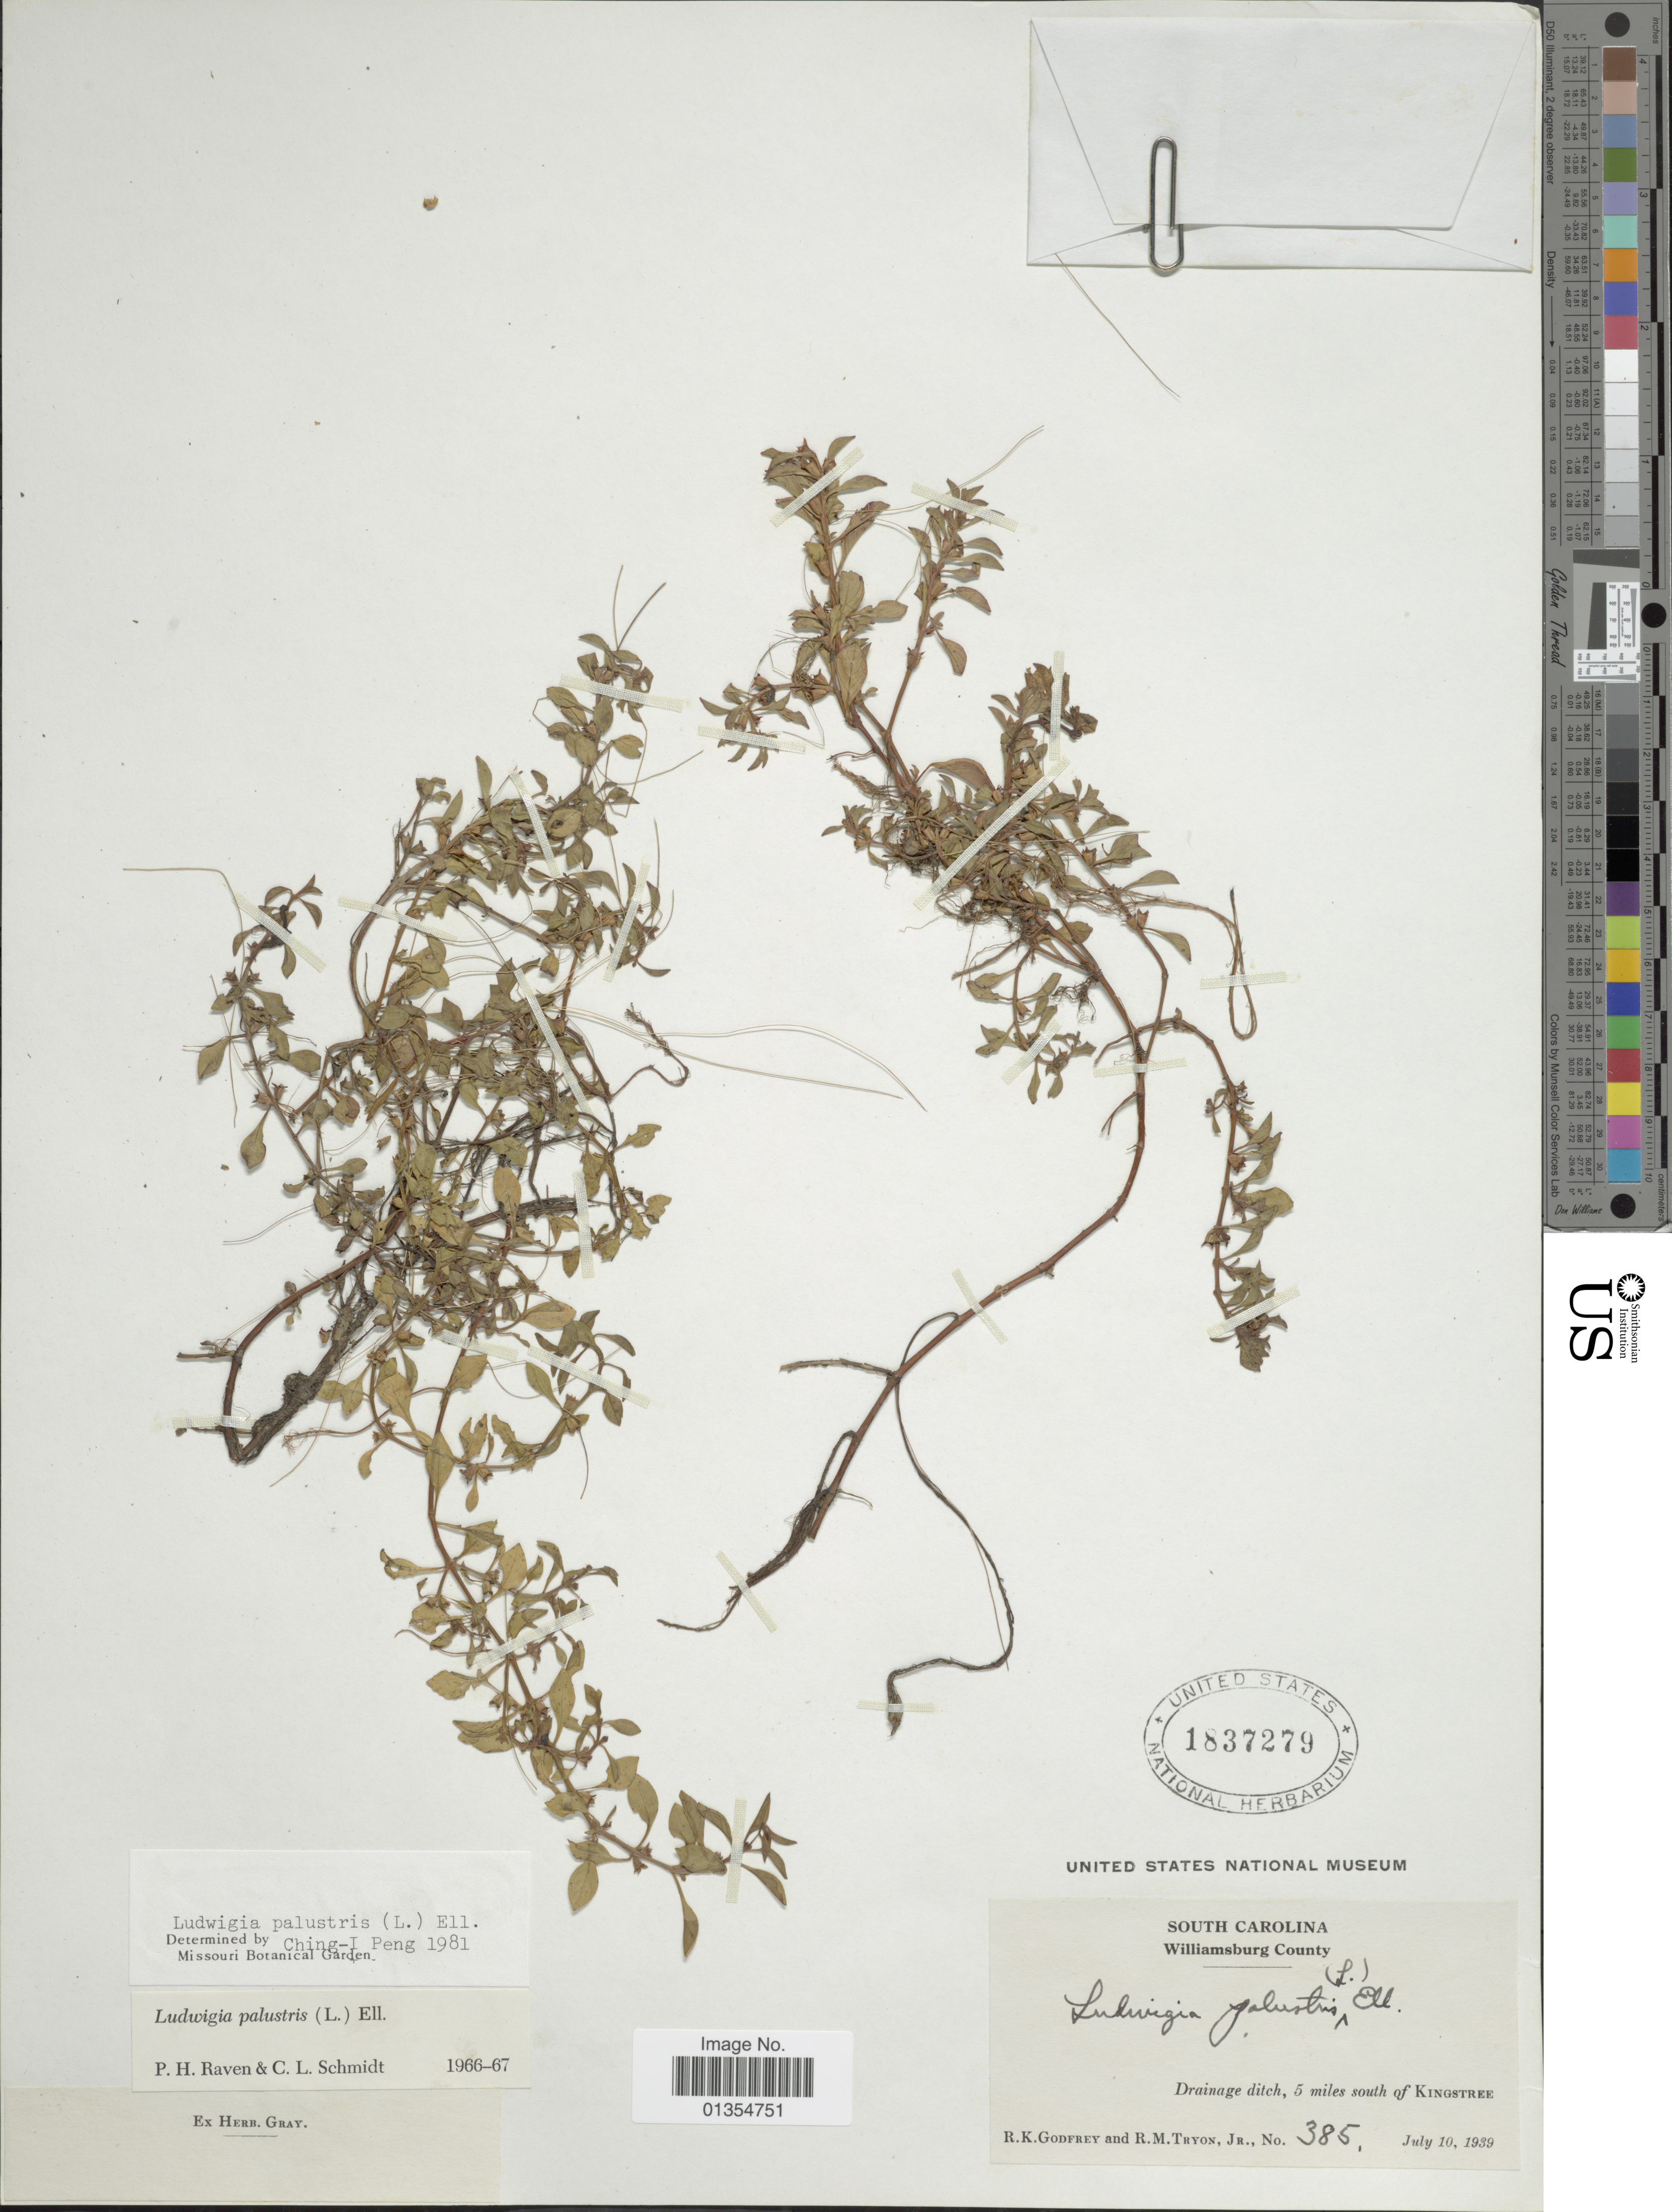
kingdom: Plantae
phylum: Tracheophyta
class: Magnoliopsida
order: Myrtales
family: Onagraceae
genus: Ludwigia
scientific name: Ludwigia palustris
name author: (L.) Elliott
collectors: R. K. Godfrey & R. M. Tryon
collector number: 385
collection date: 1939-07-10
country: United States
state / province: South Carolina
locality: Williamsburg County, drainage ditch, 5 miles south of Kingstree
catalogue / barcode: US 1837279